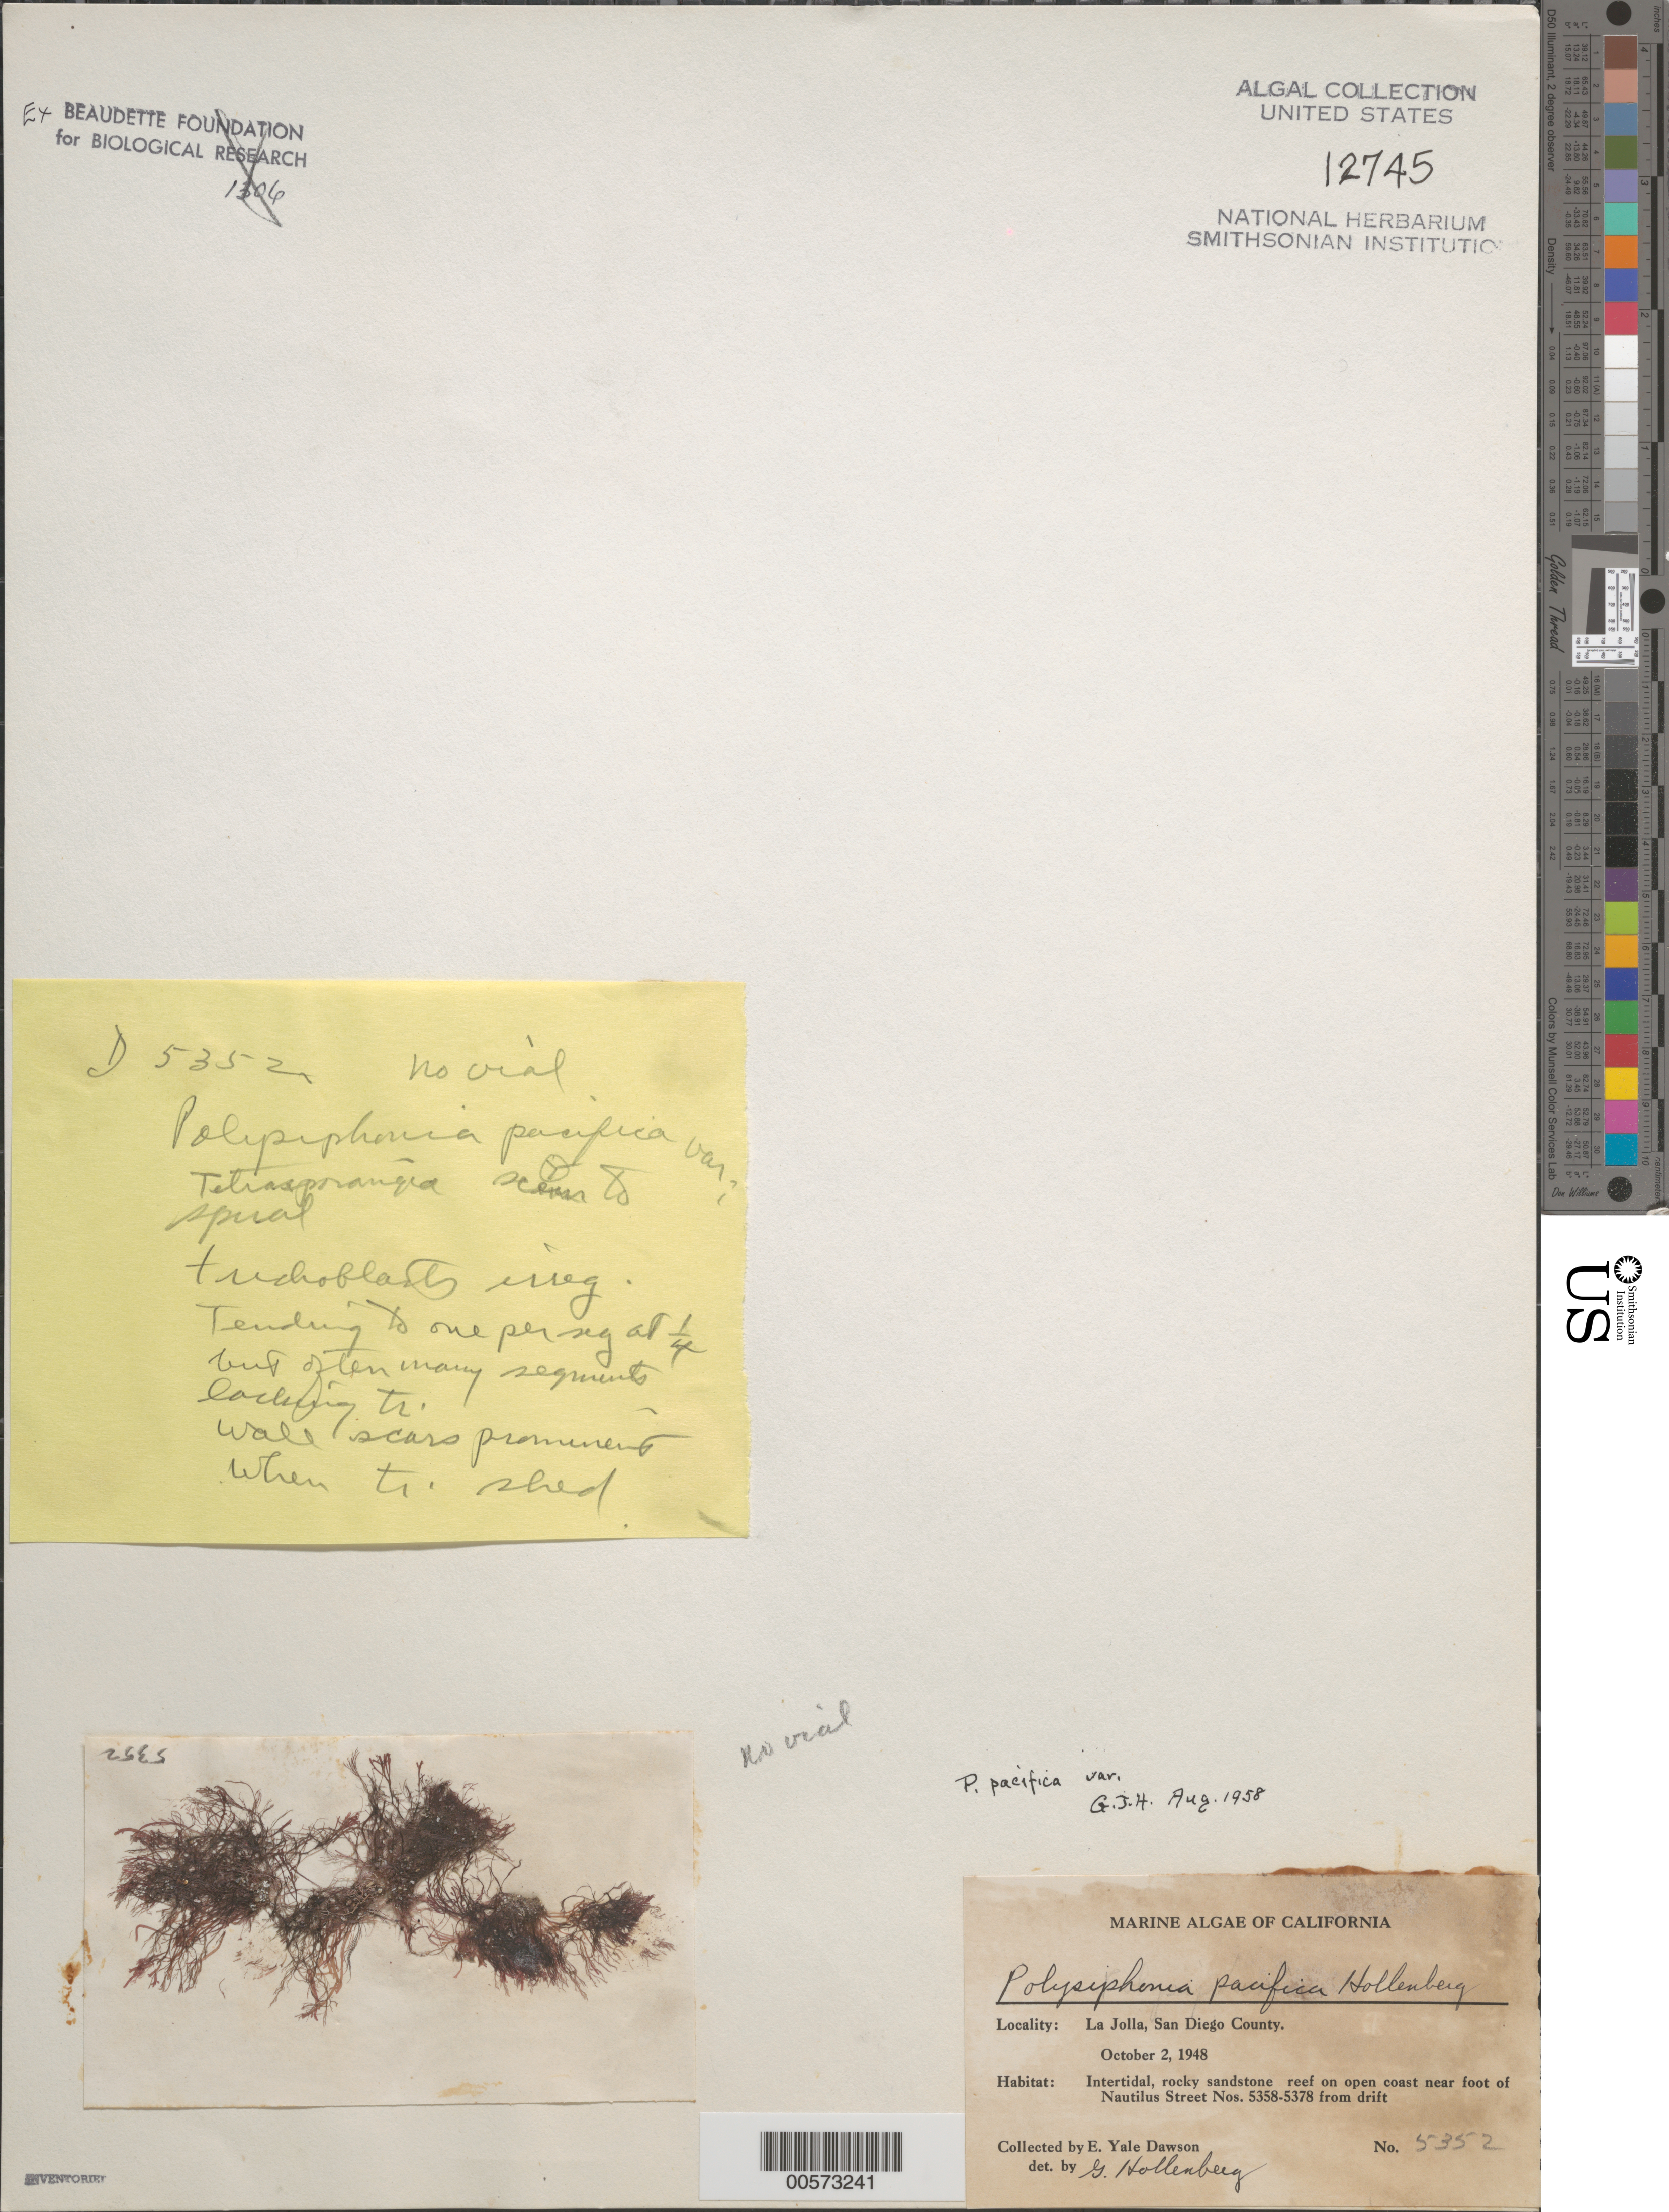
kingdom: Plantae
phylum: Rhodophyta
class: Florideophyceae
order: Ceramiales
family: Rhodomelaceae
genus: Polysiphonia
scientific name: Polysiphonia pacifica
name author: Hollenb.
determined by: Hollenberg, George J.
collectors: E. Y. Dawson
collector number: EYD 5352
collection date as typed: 02 Oct 1948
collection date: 1948-10-02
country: United States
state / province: California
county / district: San Diego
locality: La Jolla, near foot of Nautilus Street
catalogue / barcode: US 12745